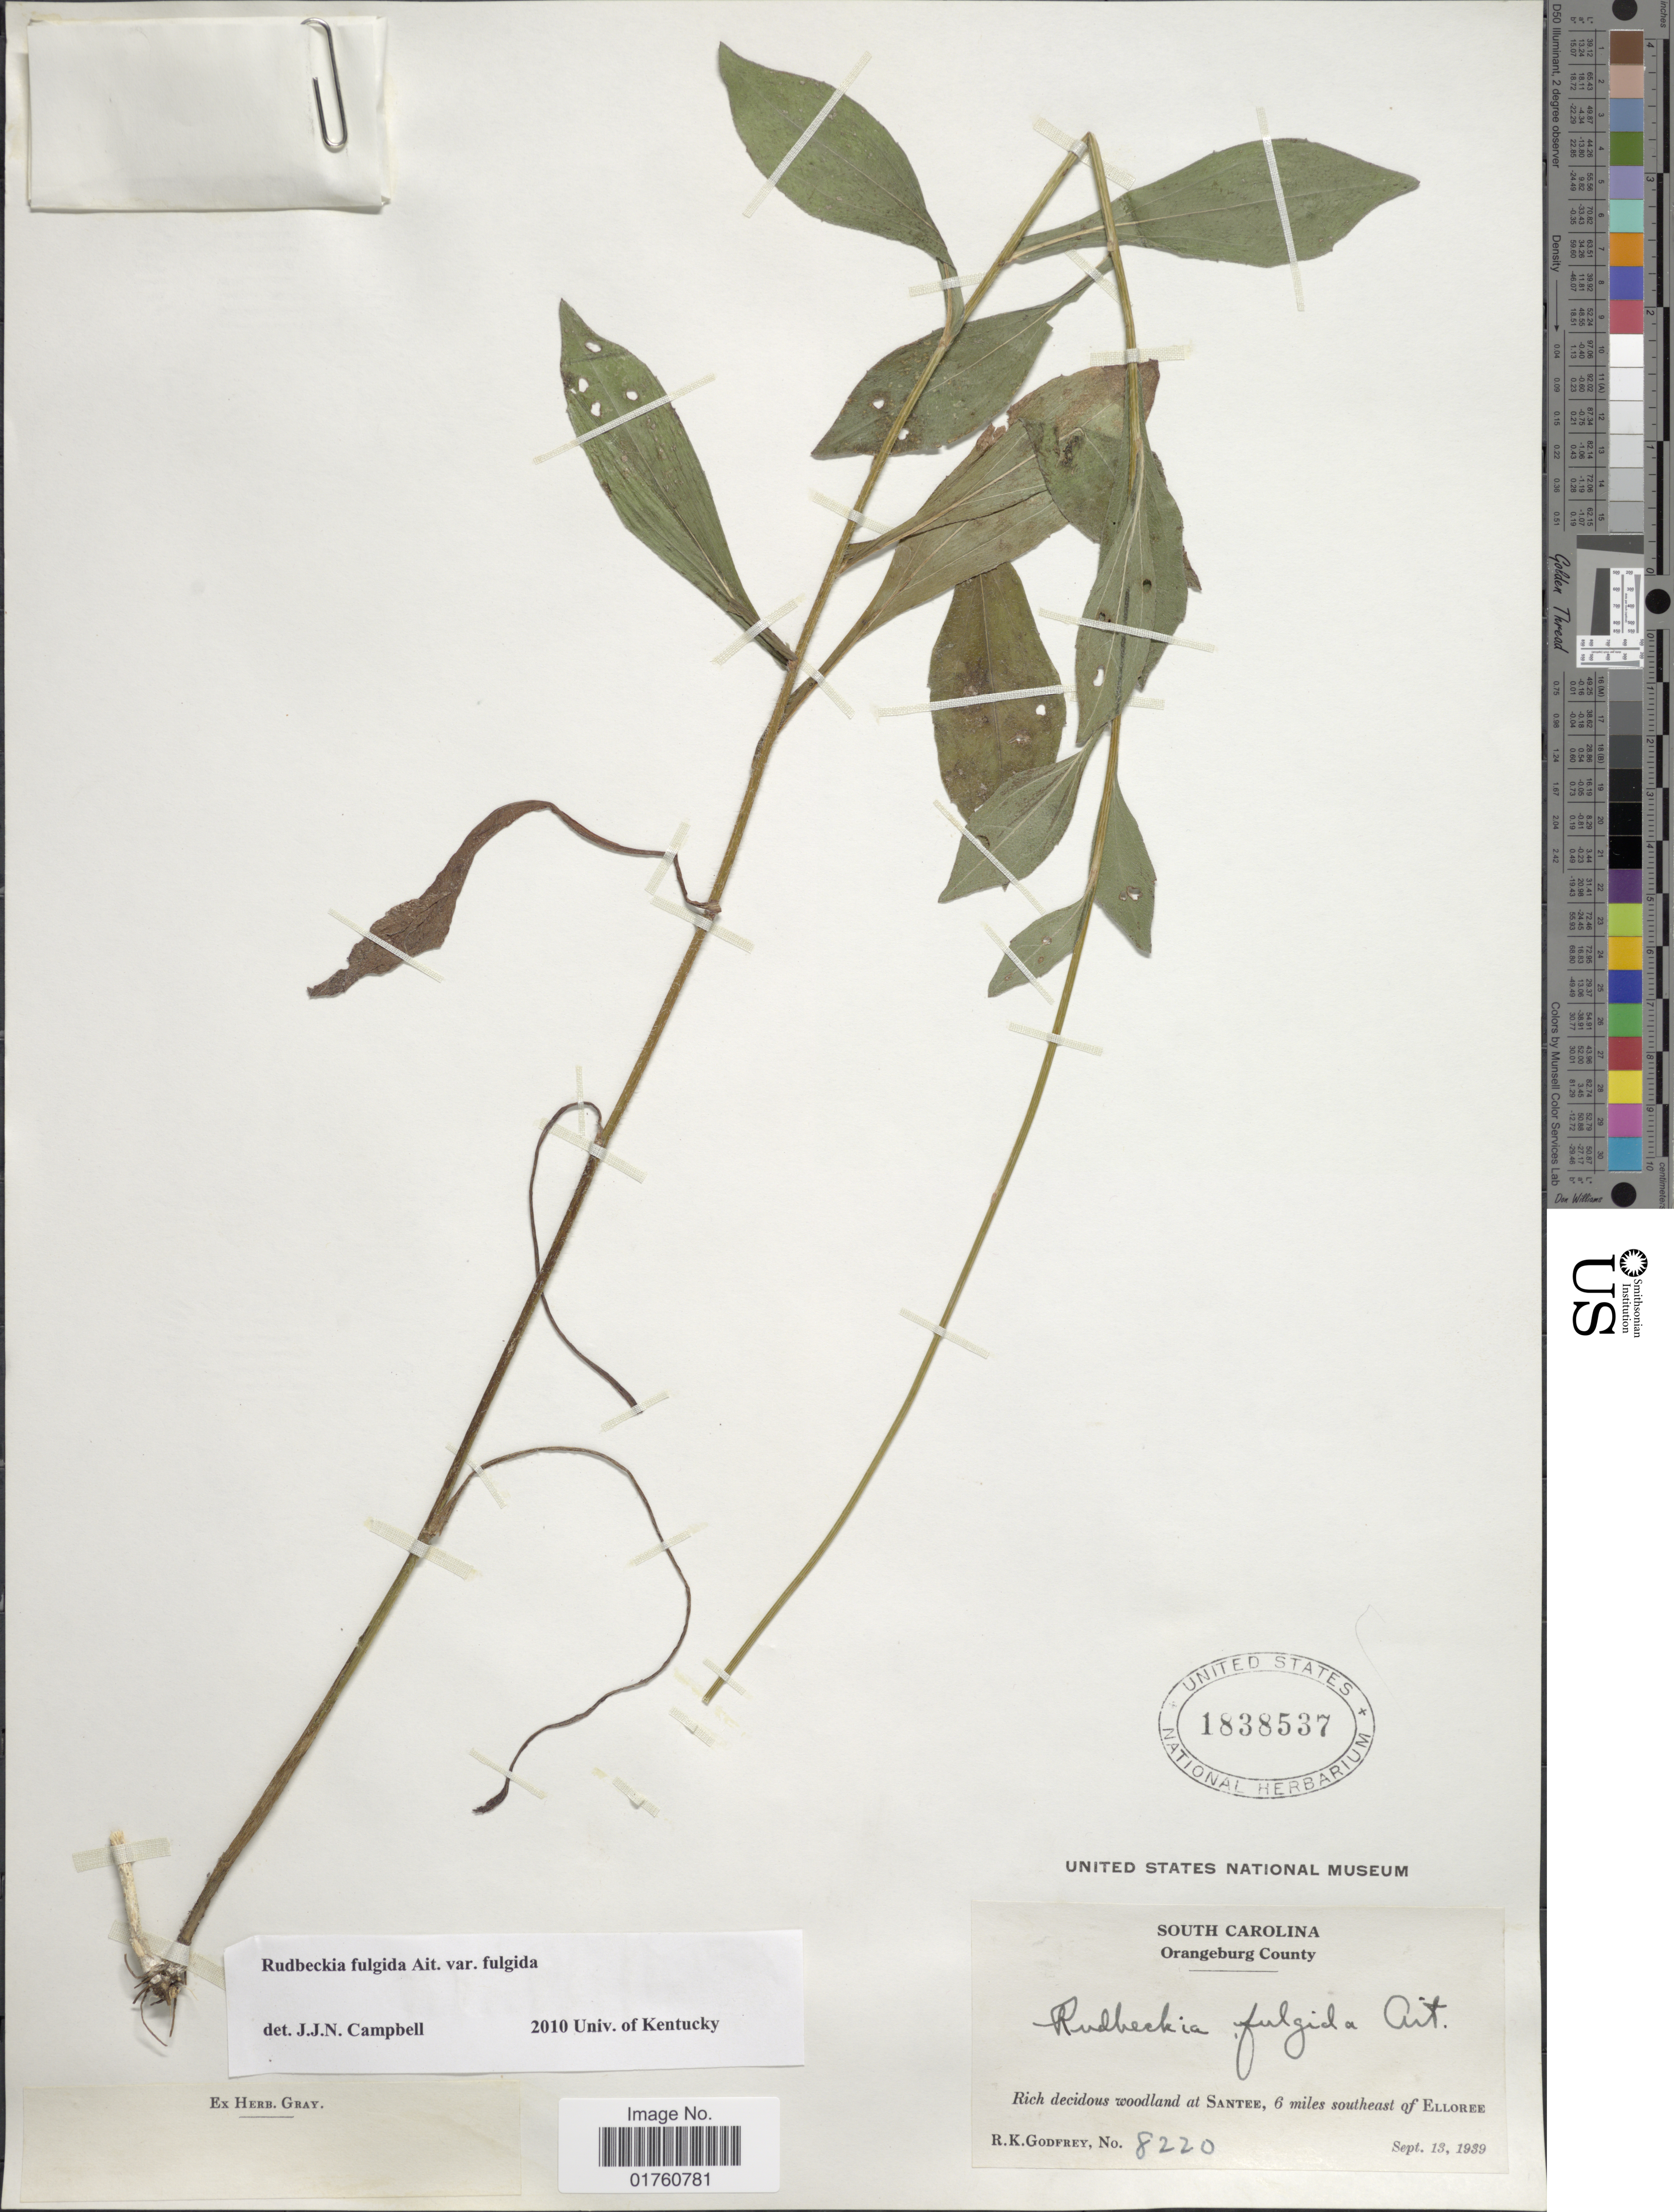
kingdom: Plantae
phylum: Tracheophyta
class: Magnoliopsida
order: Asterales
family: Asteraceae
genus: Rudbeckia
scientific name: Rudbeckia fulgida var. fulgida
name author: Aiton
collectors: R. K. Godfrey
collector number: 8220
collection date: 1939-09-13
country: United States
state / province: South Carolina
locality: Orangeburg County, Rich decidous woodland at Santee, 6 miles southeast of Elloree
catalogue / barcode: US 1838537